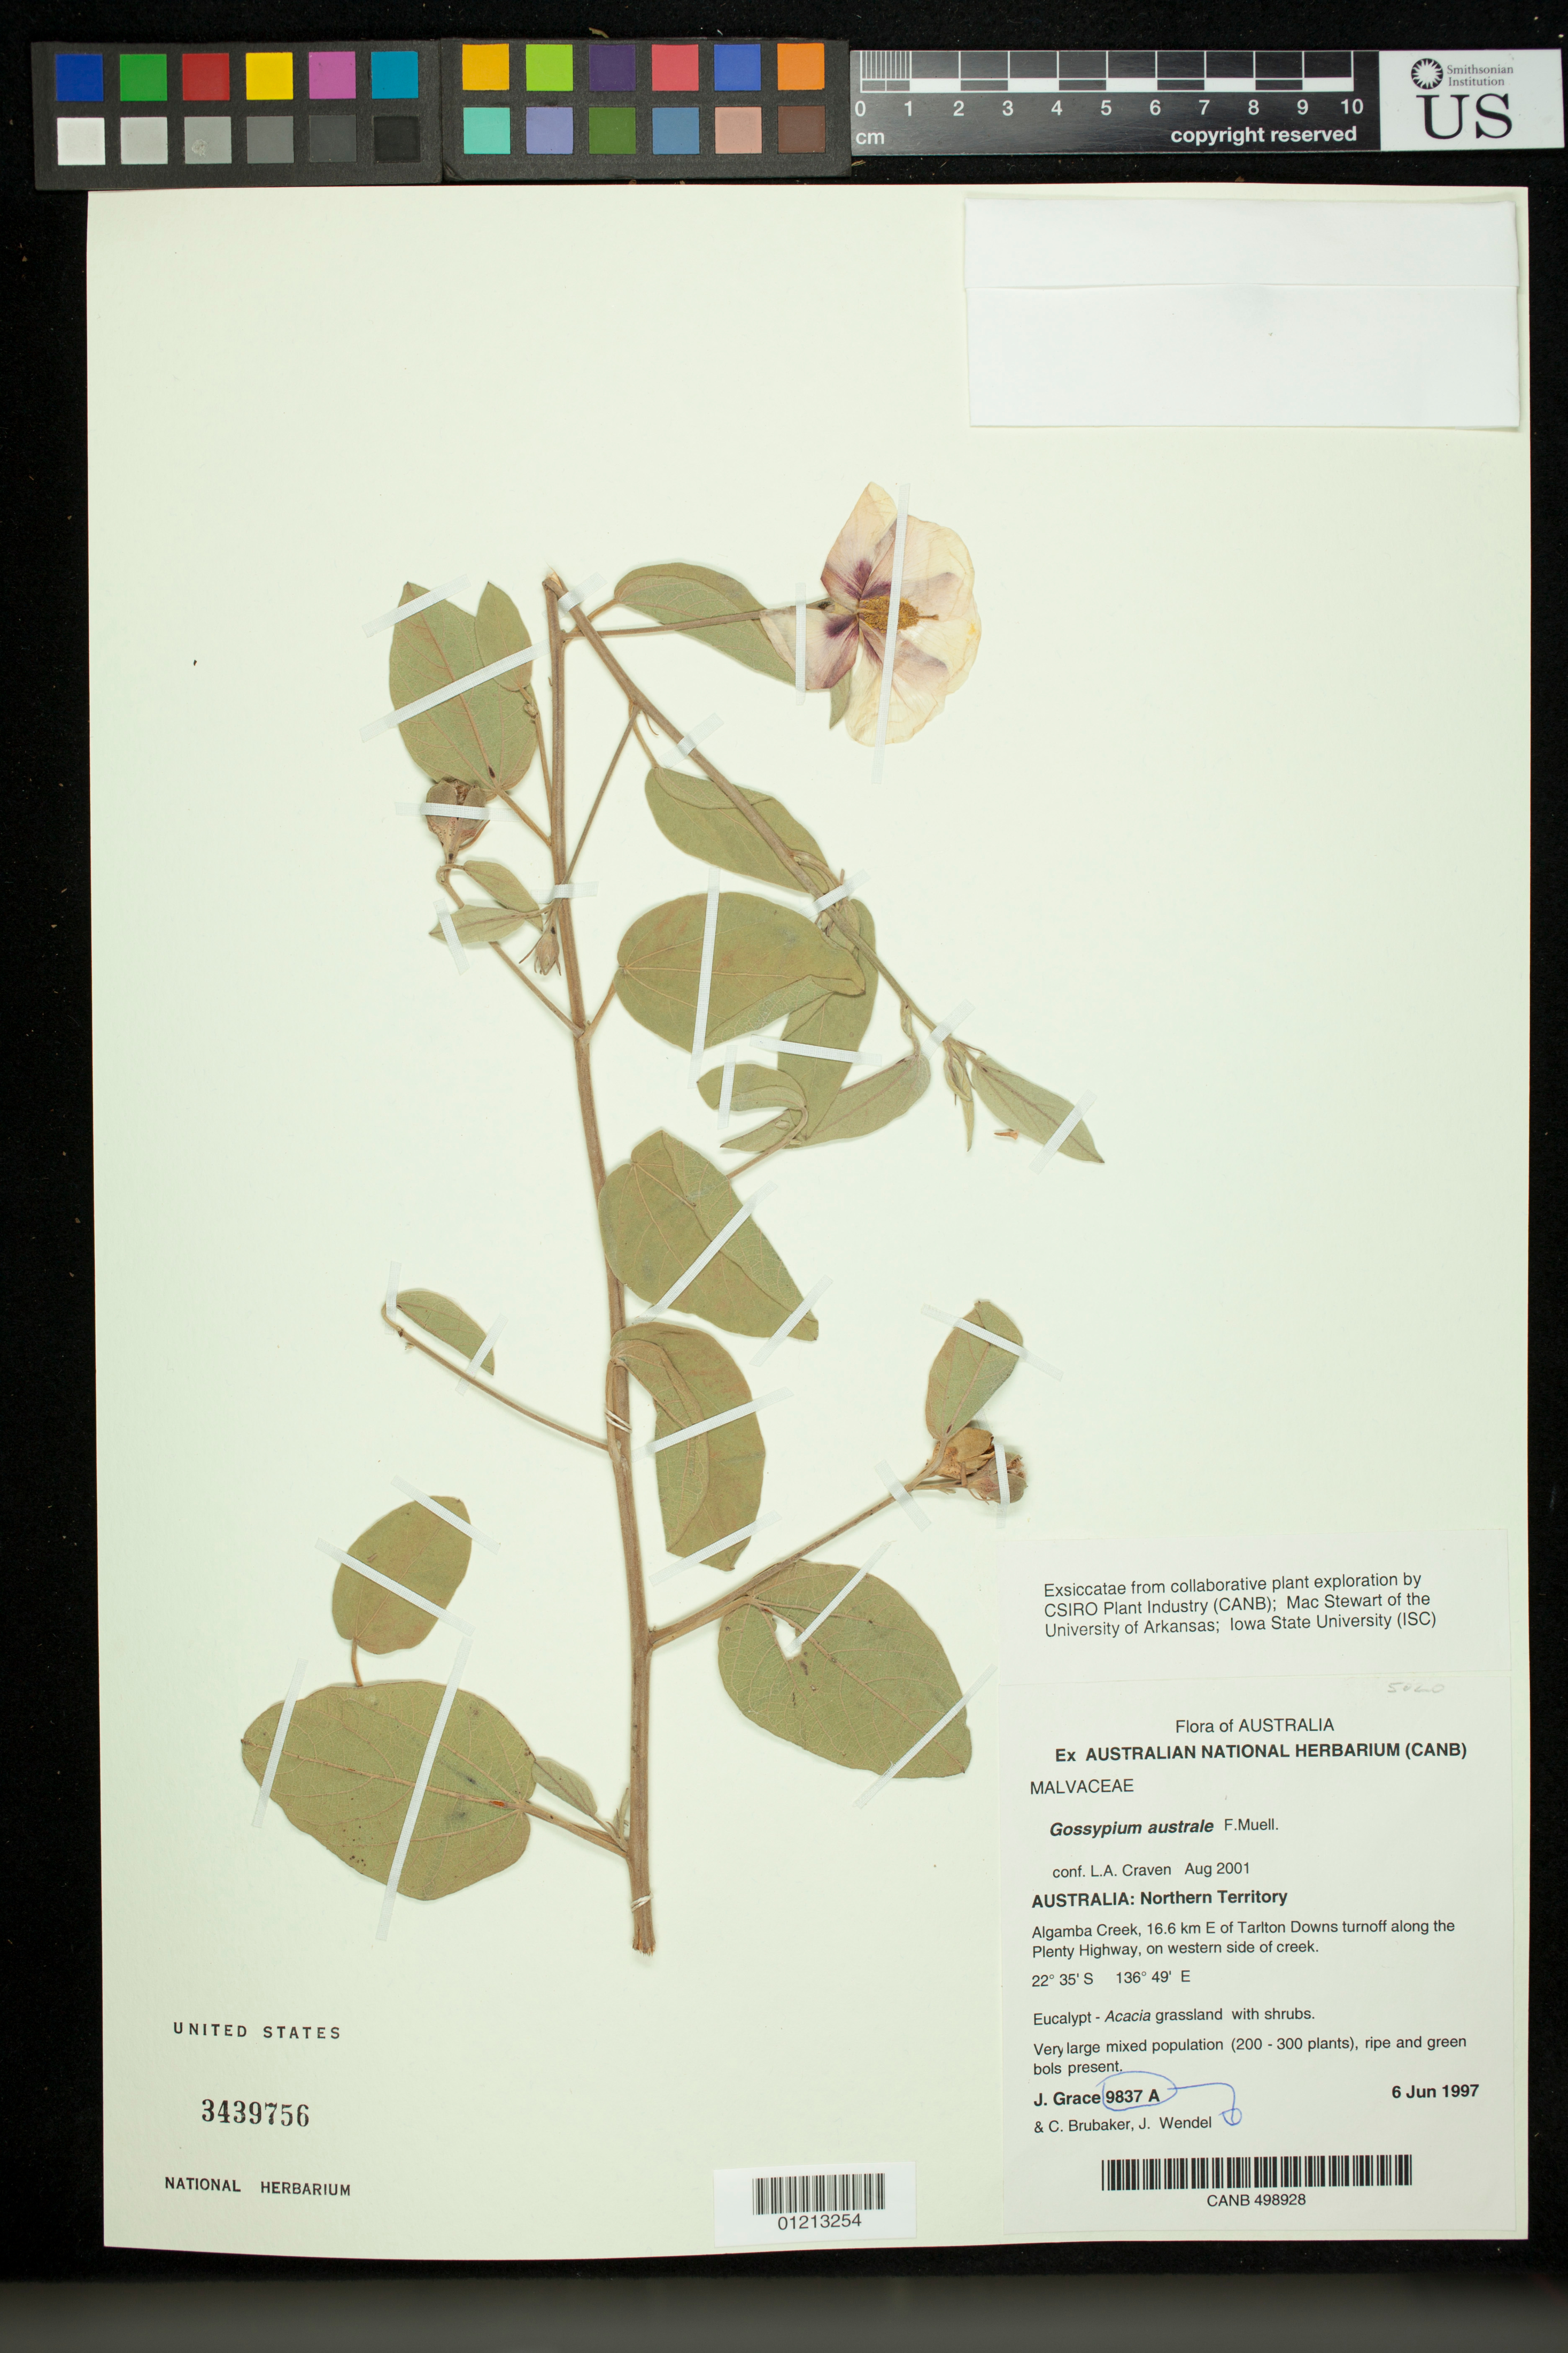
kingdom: Plantae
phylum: Tracheophyta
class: Magnoliopsida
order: Malvales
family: Malvaceae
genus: Gossypium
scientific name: Gossypium australe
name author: F. Muell.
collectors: J. P. Grace, C. L. Brubaker & J. Wendel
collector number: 9837 A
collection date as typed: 06 Jun 1997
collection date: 1997-06-06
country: Australia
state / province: Northern Territory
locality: Algamba Creek, 16.6 km E of Tarlton Downs turnoff along the Plenty Highway, on western side of creek.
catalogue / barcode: US 3439756